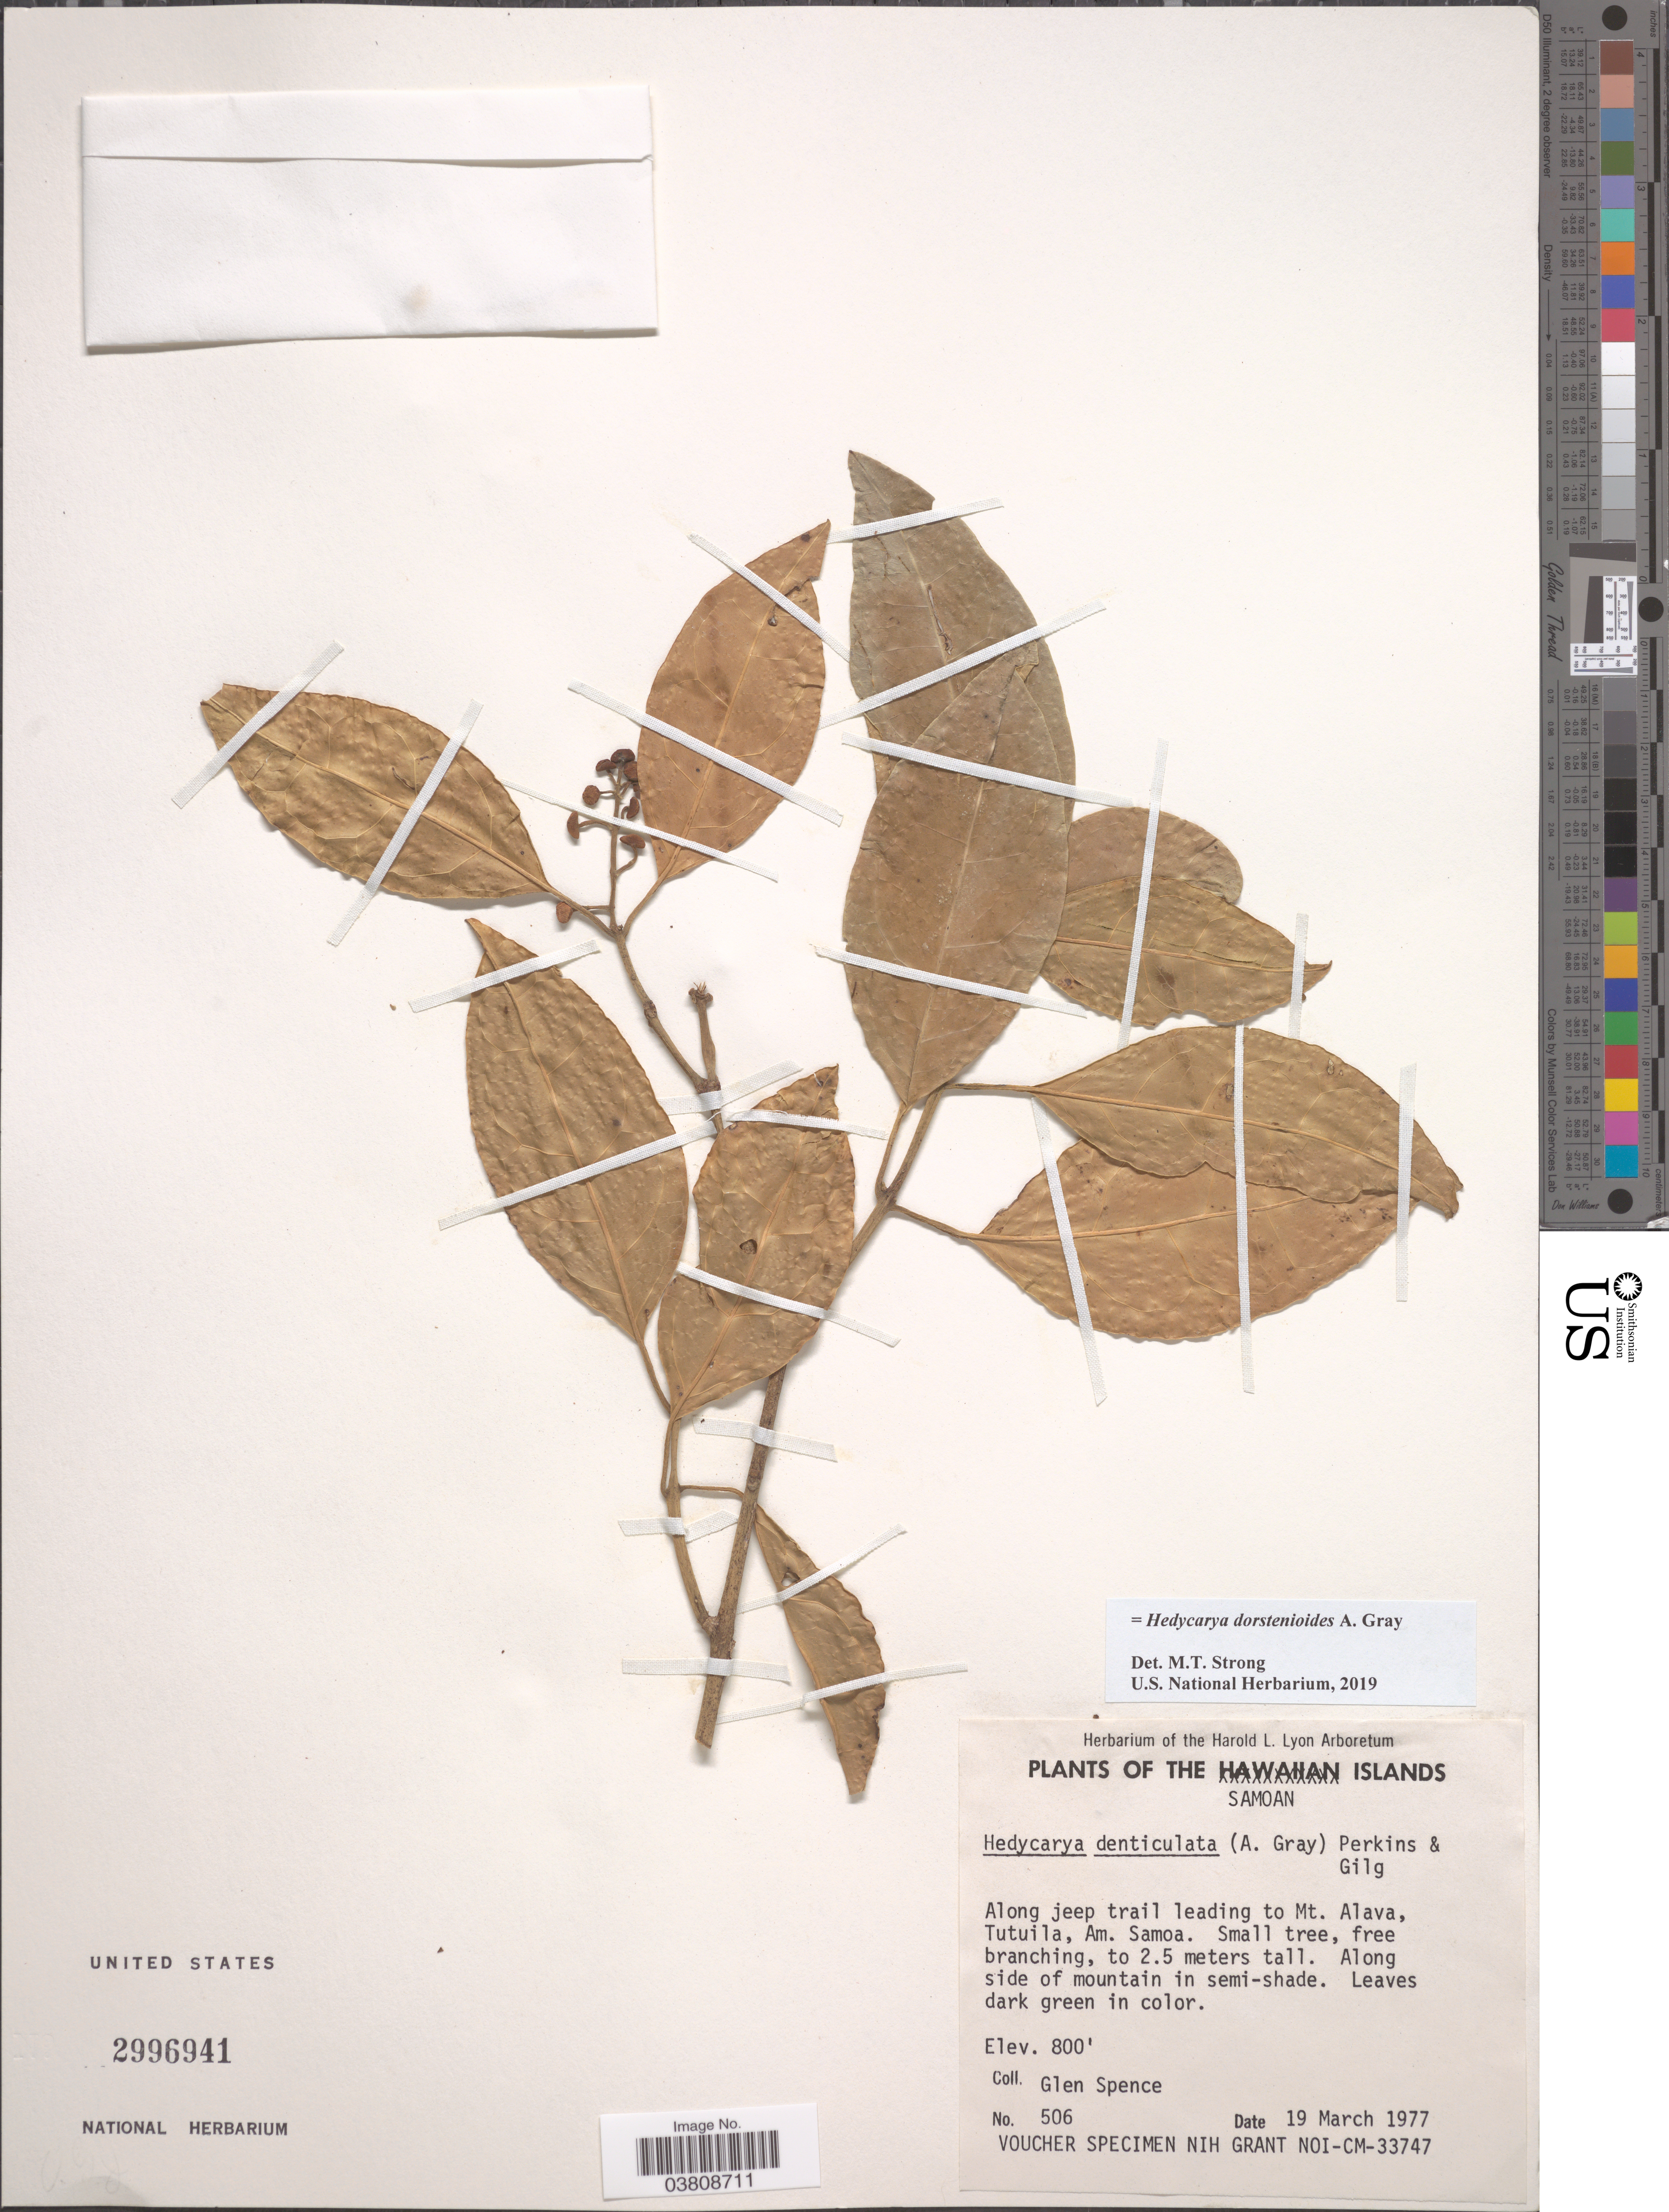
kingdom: Plantae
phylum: Tracheophyta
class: Magnoliopsida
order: Laurales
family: Monimiaceae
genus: Hedycarya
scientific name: Hedycarya dorstenioides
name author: A. Gray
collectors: G. Spence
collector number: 506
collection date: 1977-03-19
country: American Samoa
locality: Samoan Islands. Along jeep trail leading to Mt. Alava, Tutuila.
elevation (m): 244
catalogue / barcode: US 2996941